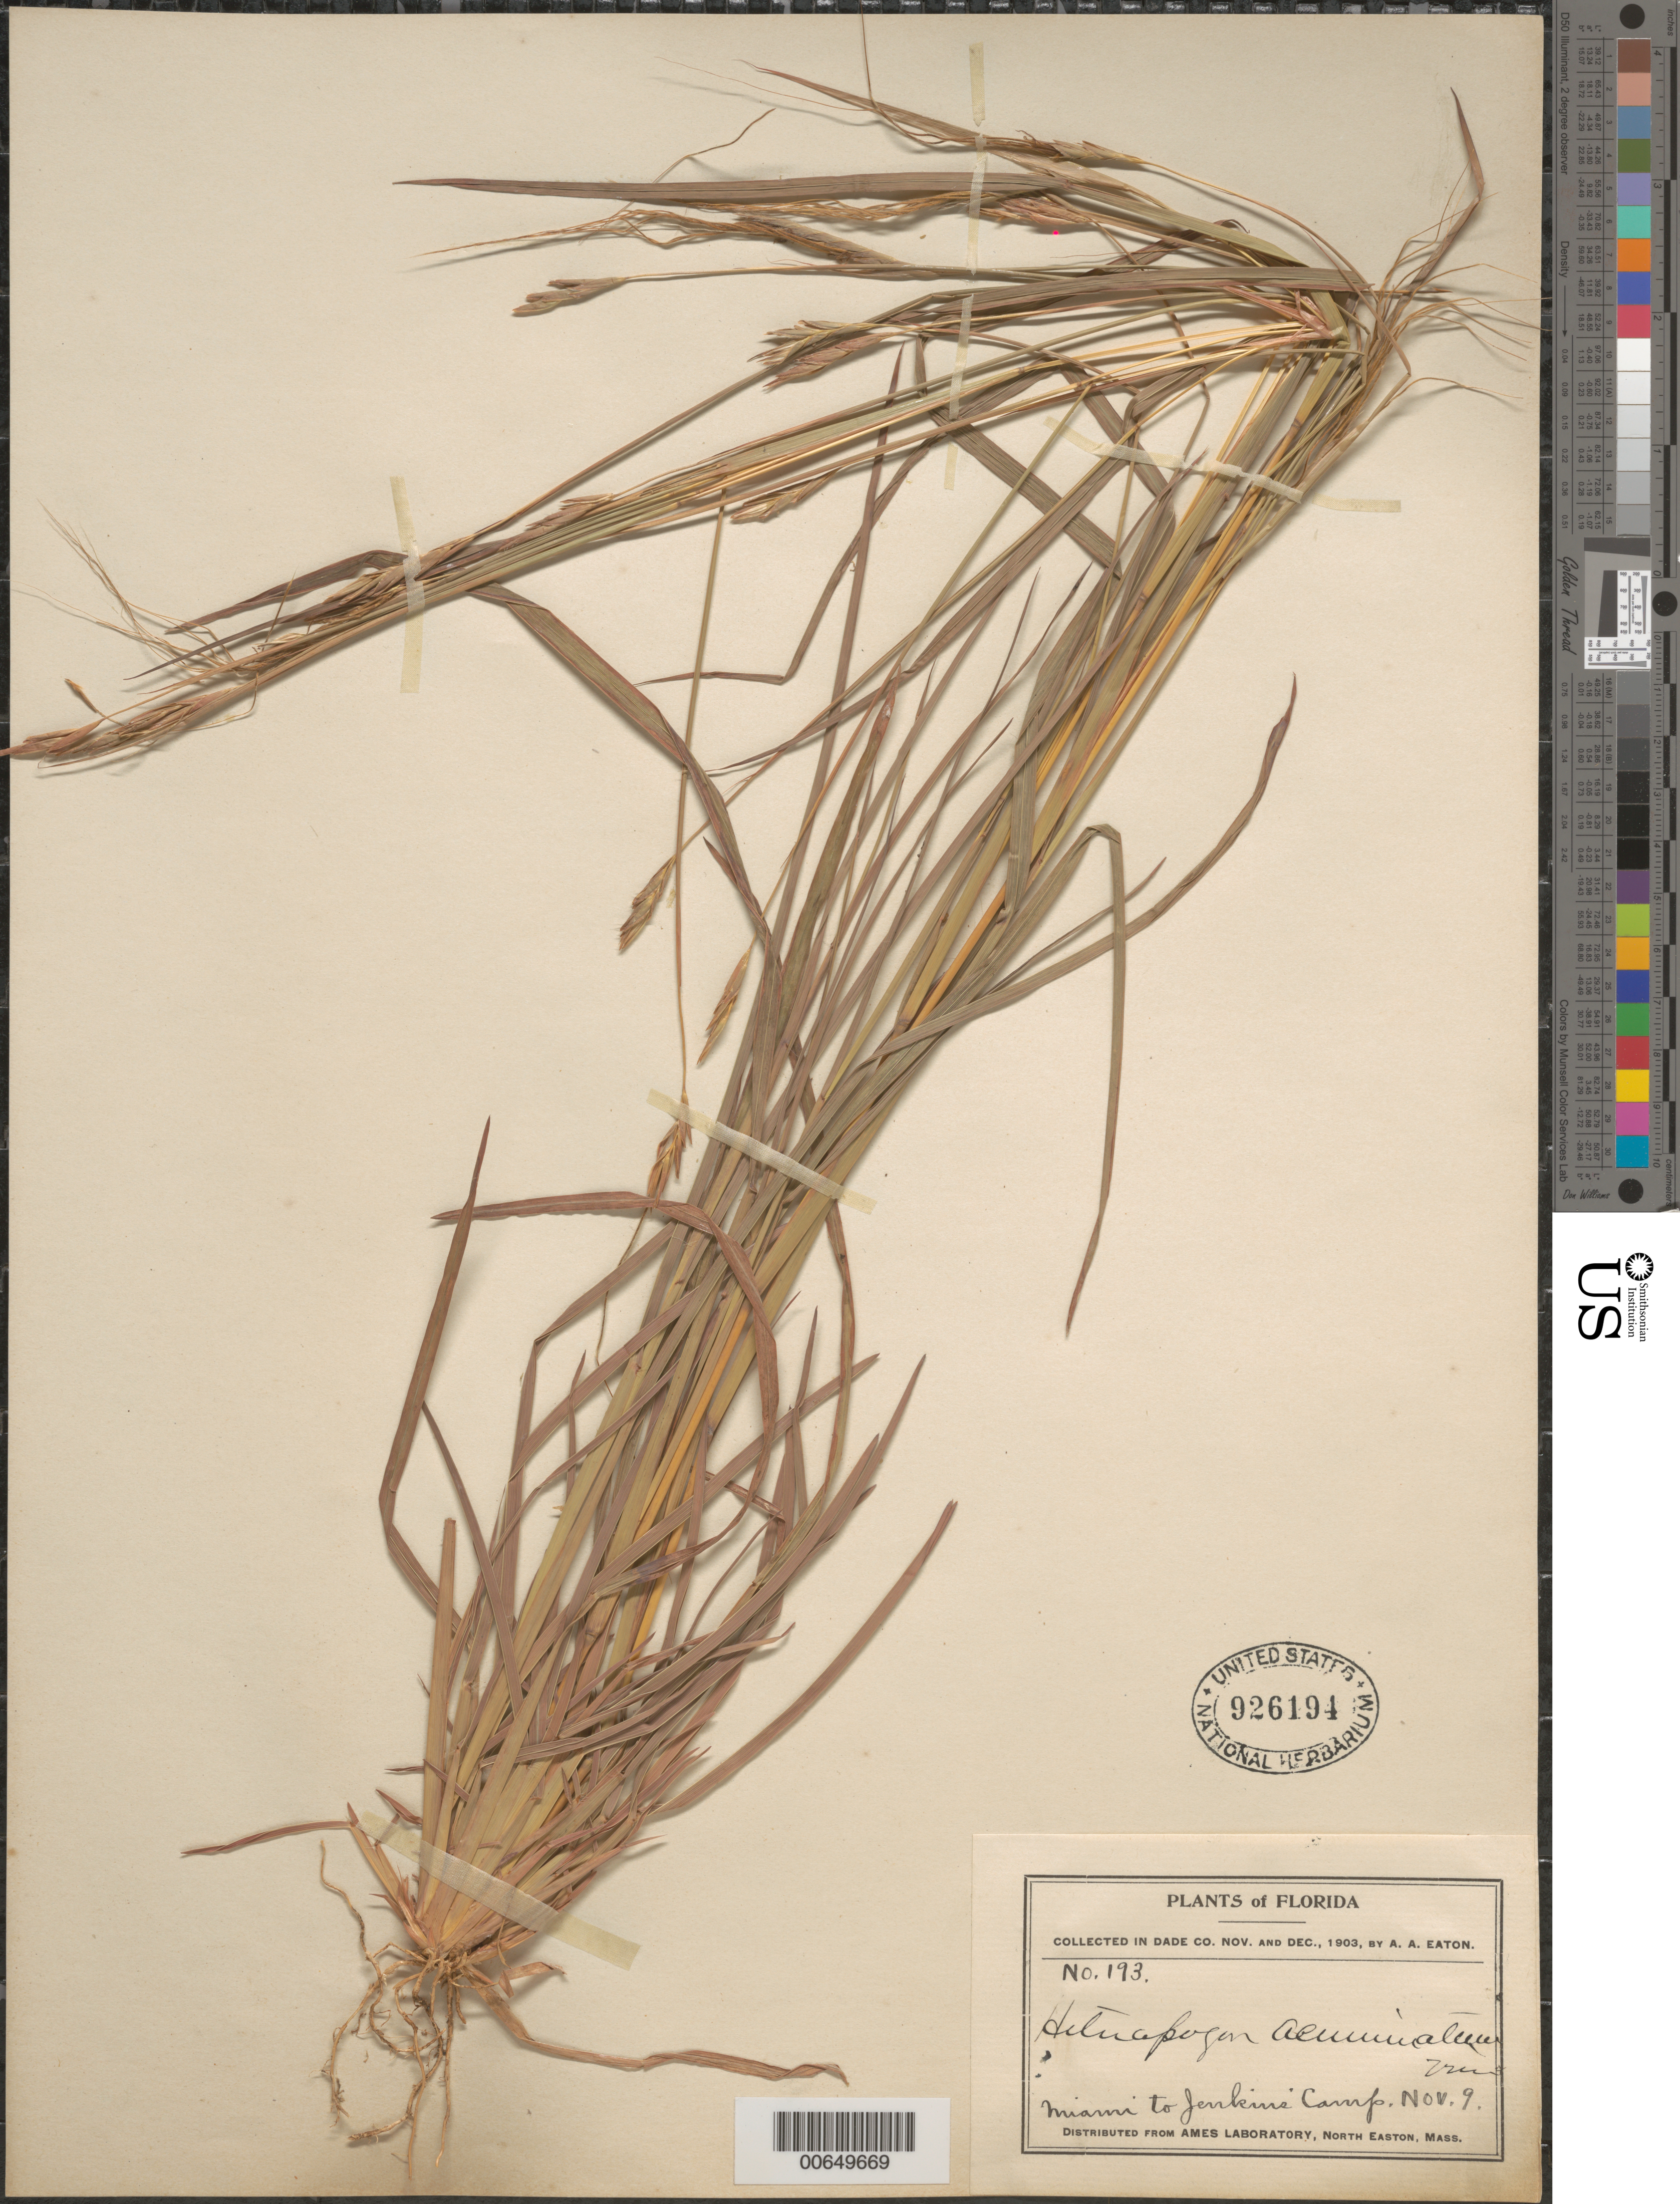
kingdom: Plantae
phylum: Tracheophyta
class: Liliopsida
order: Poales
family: Poaceae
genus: Heteropogon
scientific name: Heteropogon melanocarpus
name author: (Elliott) Benth.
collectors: A. A. Eaton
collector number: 193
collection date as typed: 11 Sep 1903 to 09 Nov 1903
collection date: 1903-09-11/1903-11-09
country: United States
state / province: Florida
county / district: Dade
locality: Miami to Jenkins Camp.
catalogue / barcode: US 926194